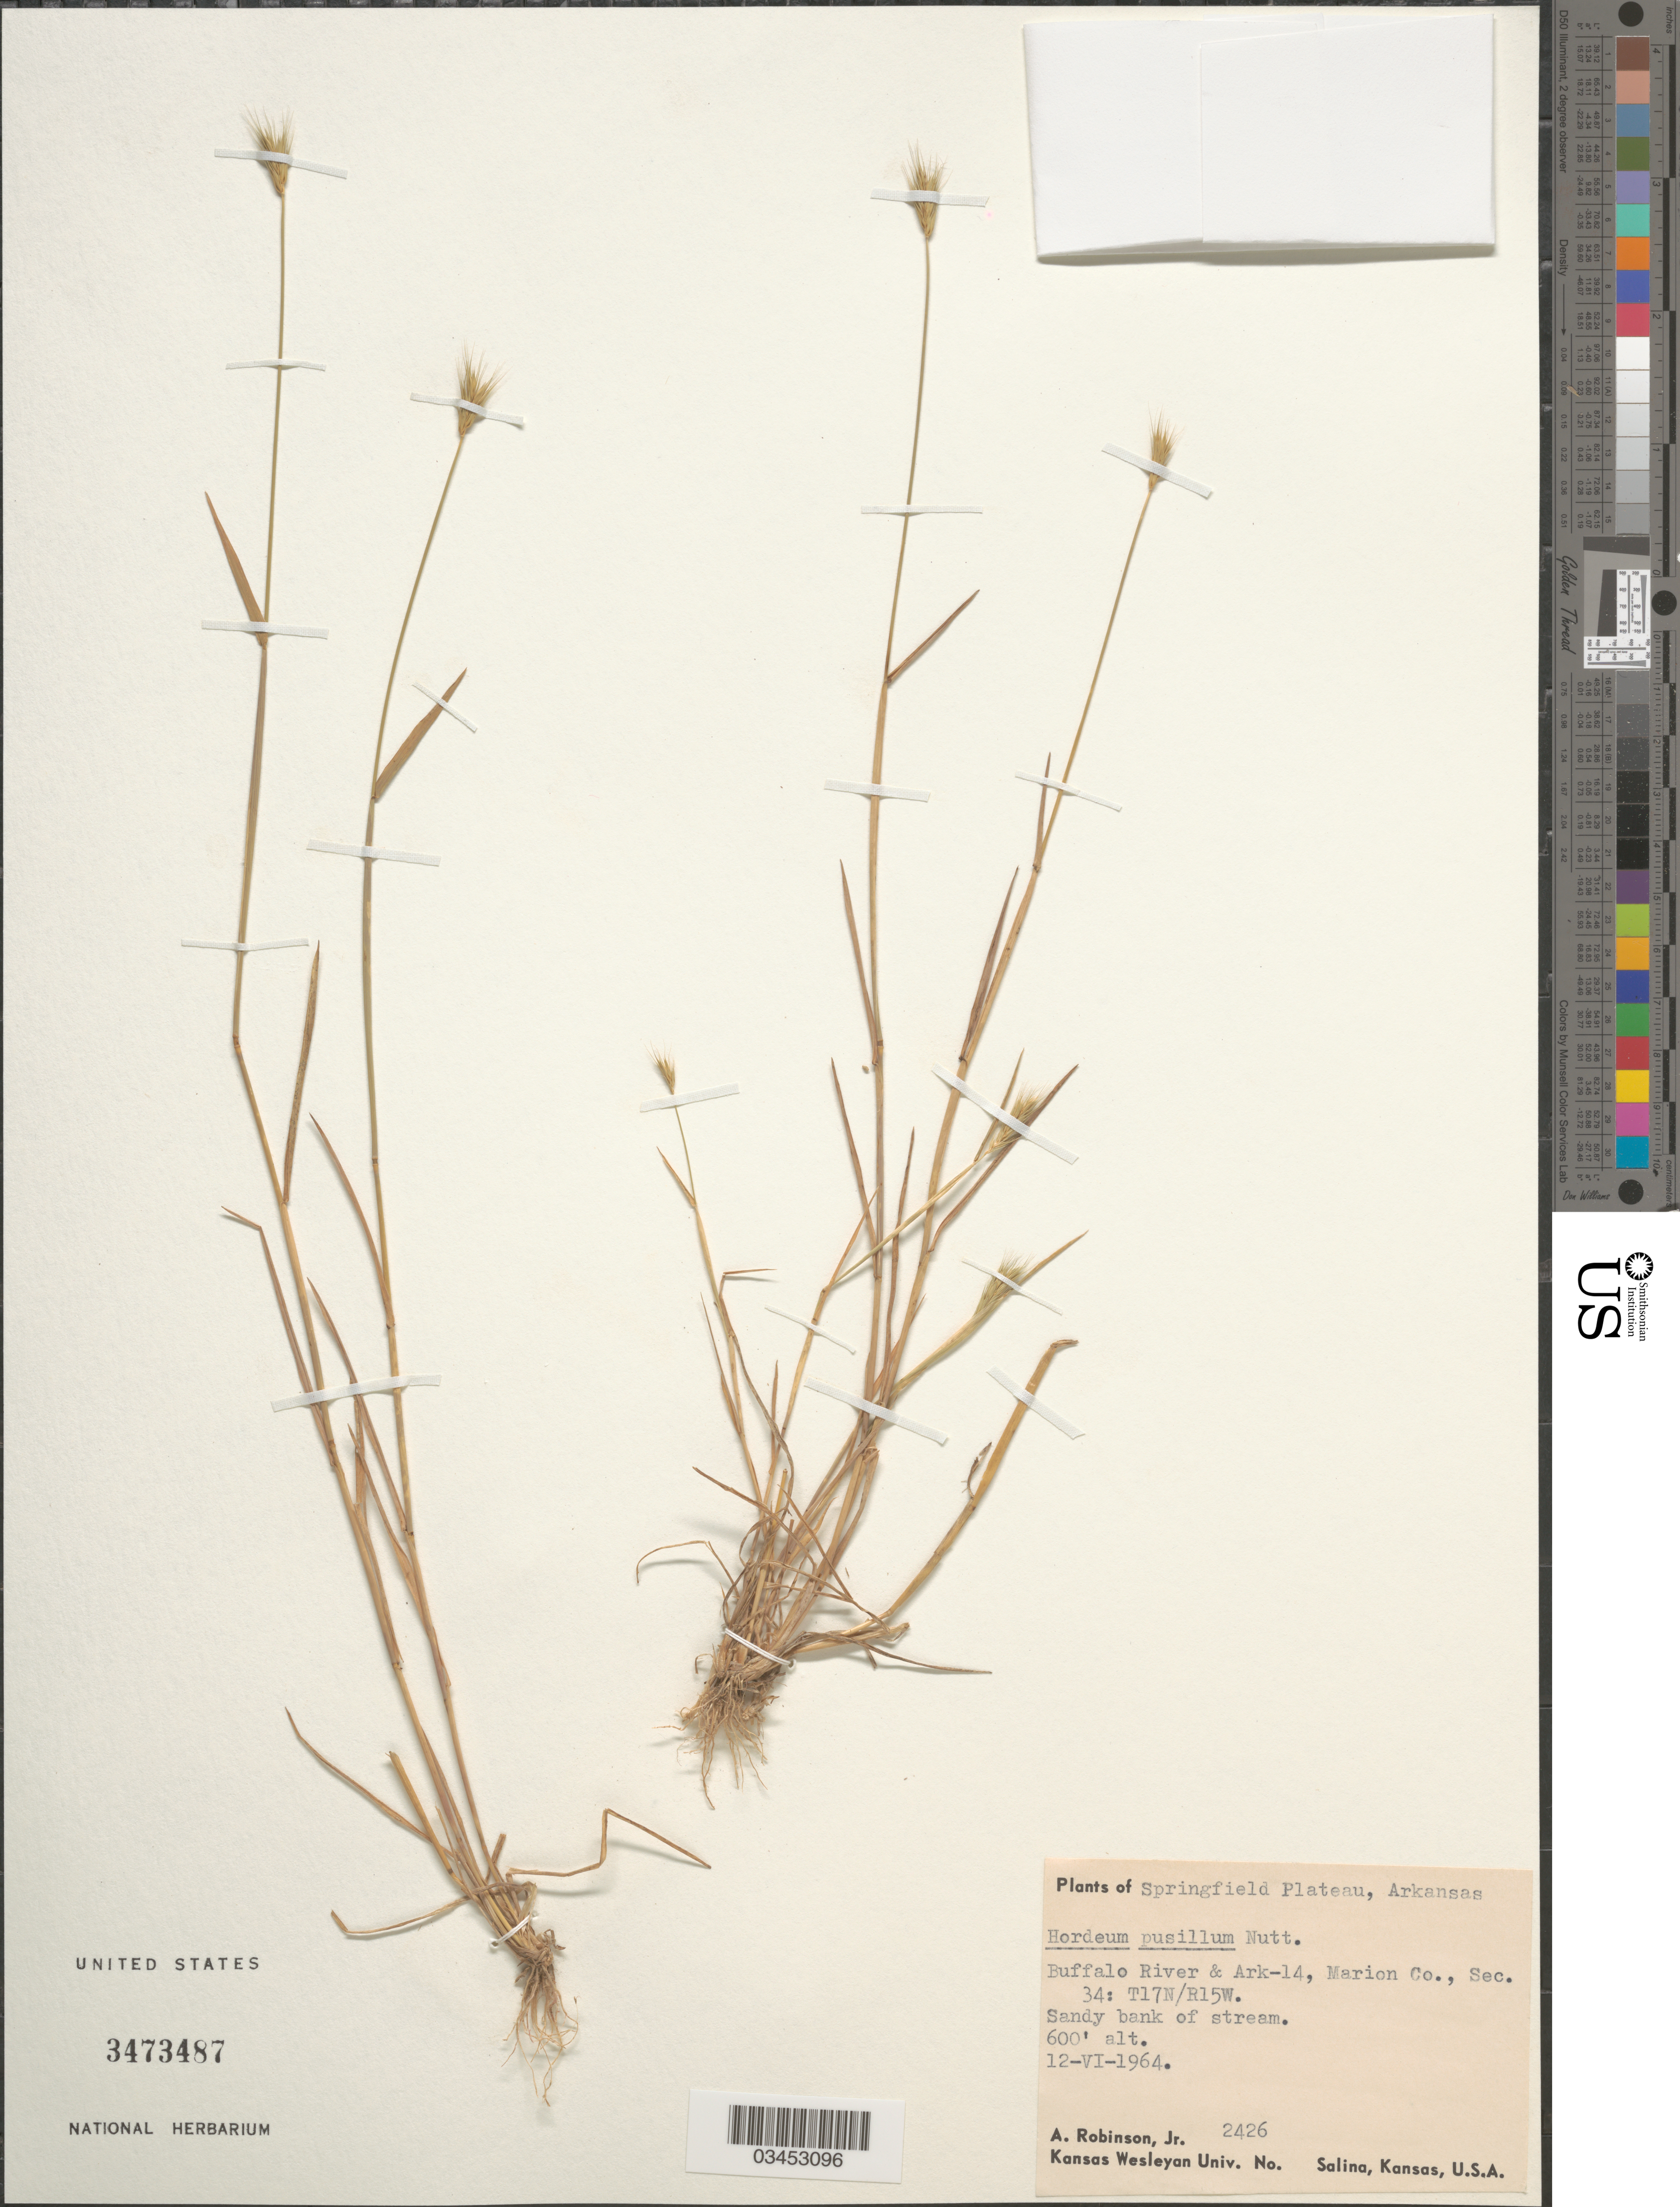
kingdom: Plantae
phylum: Tracheophyta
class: Liliopsida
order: Poales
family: Poaceae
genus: Hordeum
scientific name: Hordeum pusillum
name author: Nutt.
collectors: A. Robinson Jr.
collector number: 2426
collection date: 1964-06-12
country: United States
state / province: Arkansas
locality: Springfield Plateau. Buffalo River & Ark-14, Marion Co., Sec. 34: T17N/R15W.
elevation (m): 183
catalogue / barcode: US 3473487